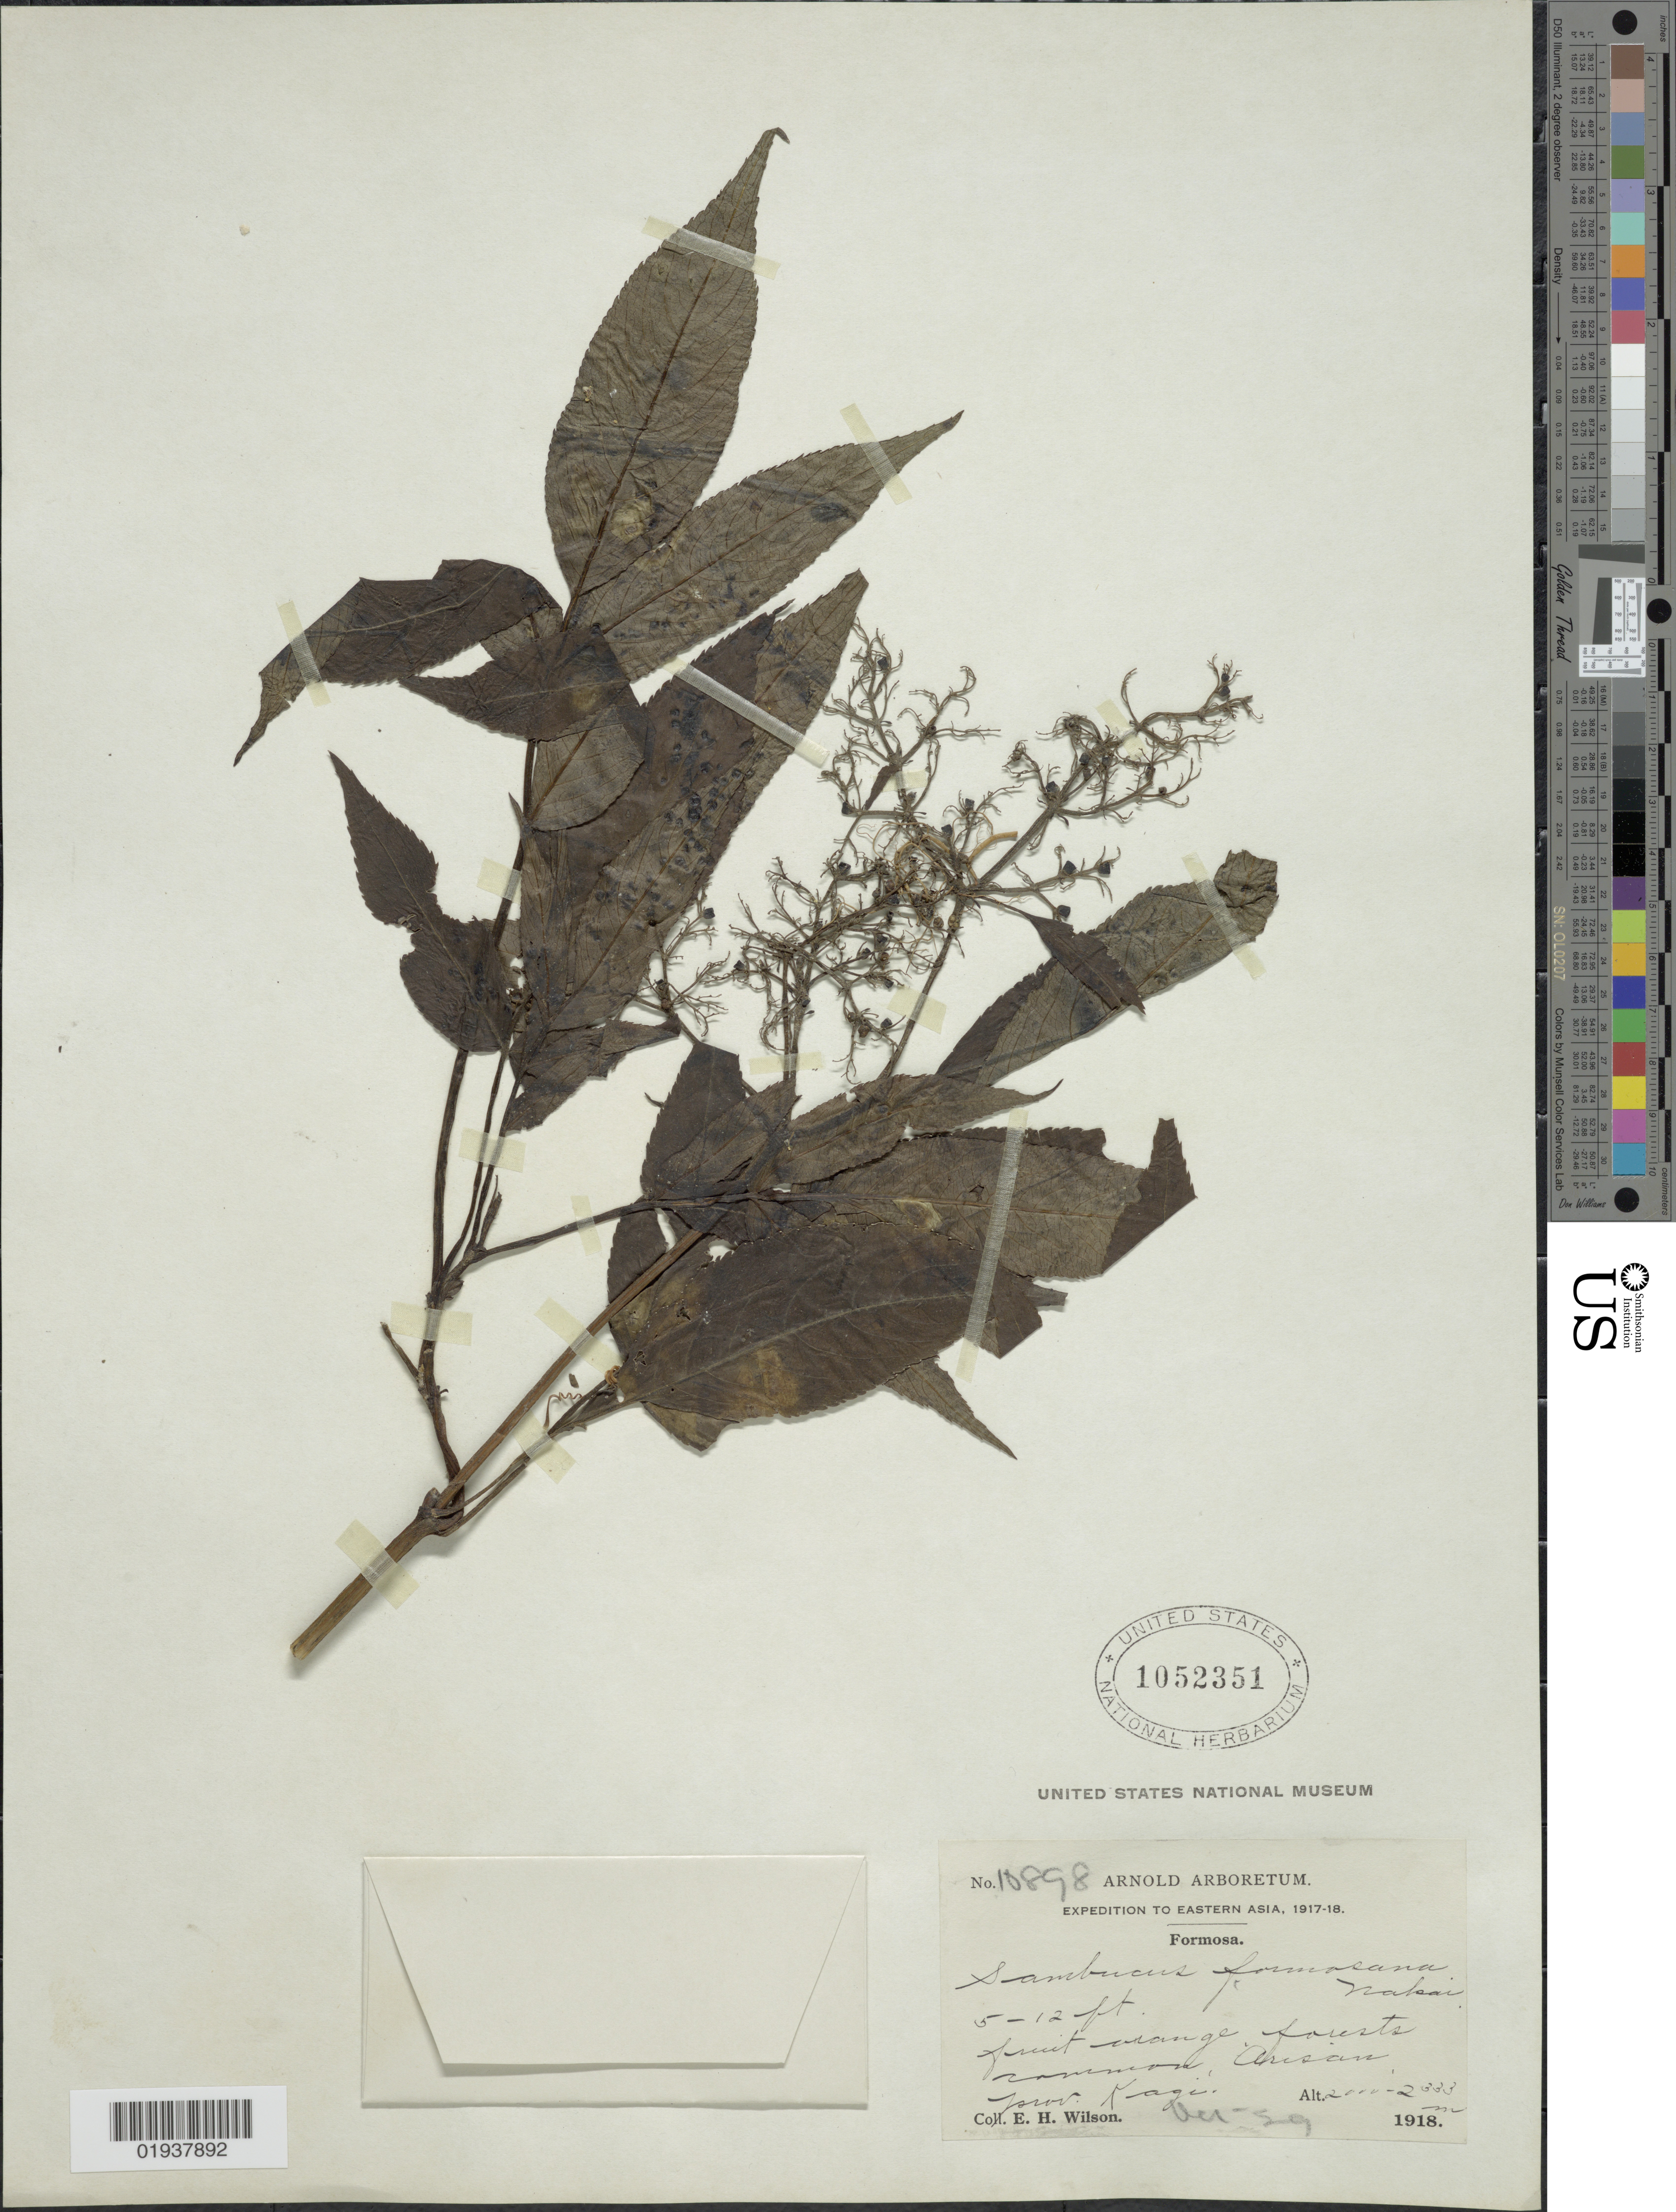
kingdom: Plantae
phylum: Tracheophyta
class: Magnoliopsida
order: Dipsacales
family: Viburnaceae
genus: Sambucus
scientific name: Sambucus javanica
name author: Blume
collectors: E. Wilson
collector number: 10898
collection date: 1918-10-29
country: Taiwan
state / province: Chaiyi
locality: Alishan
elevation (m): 1166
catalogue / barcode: US 1052351